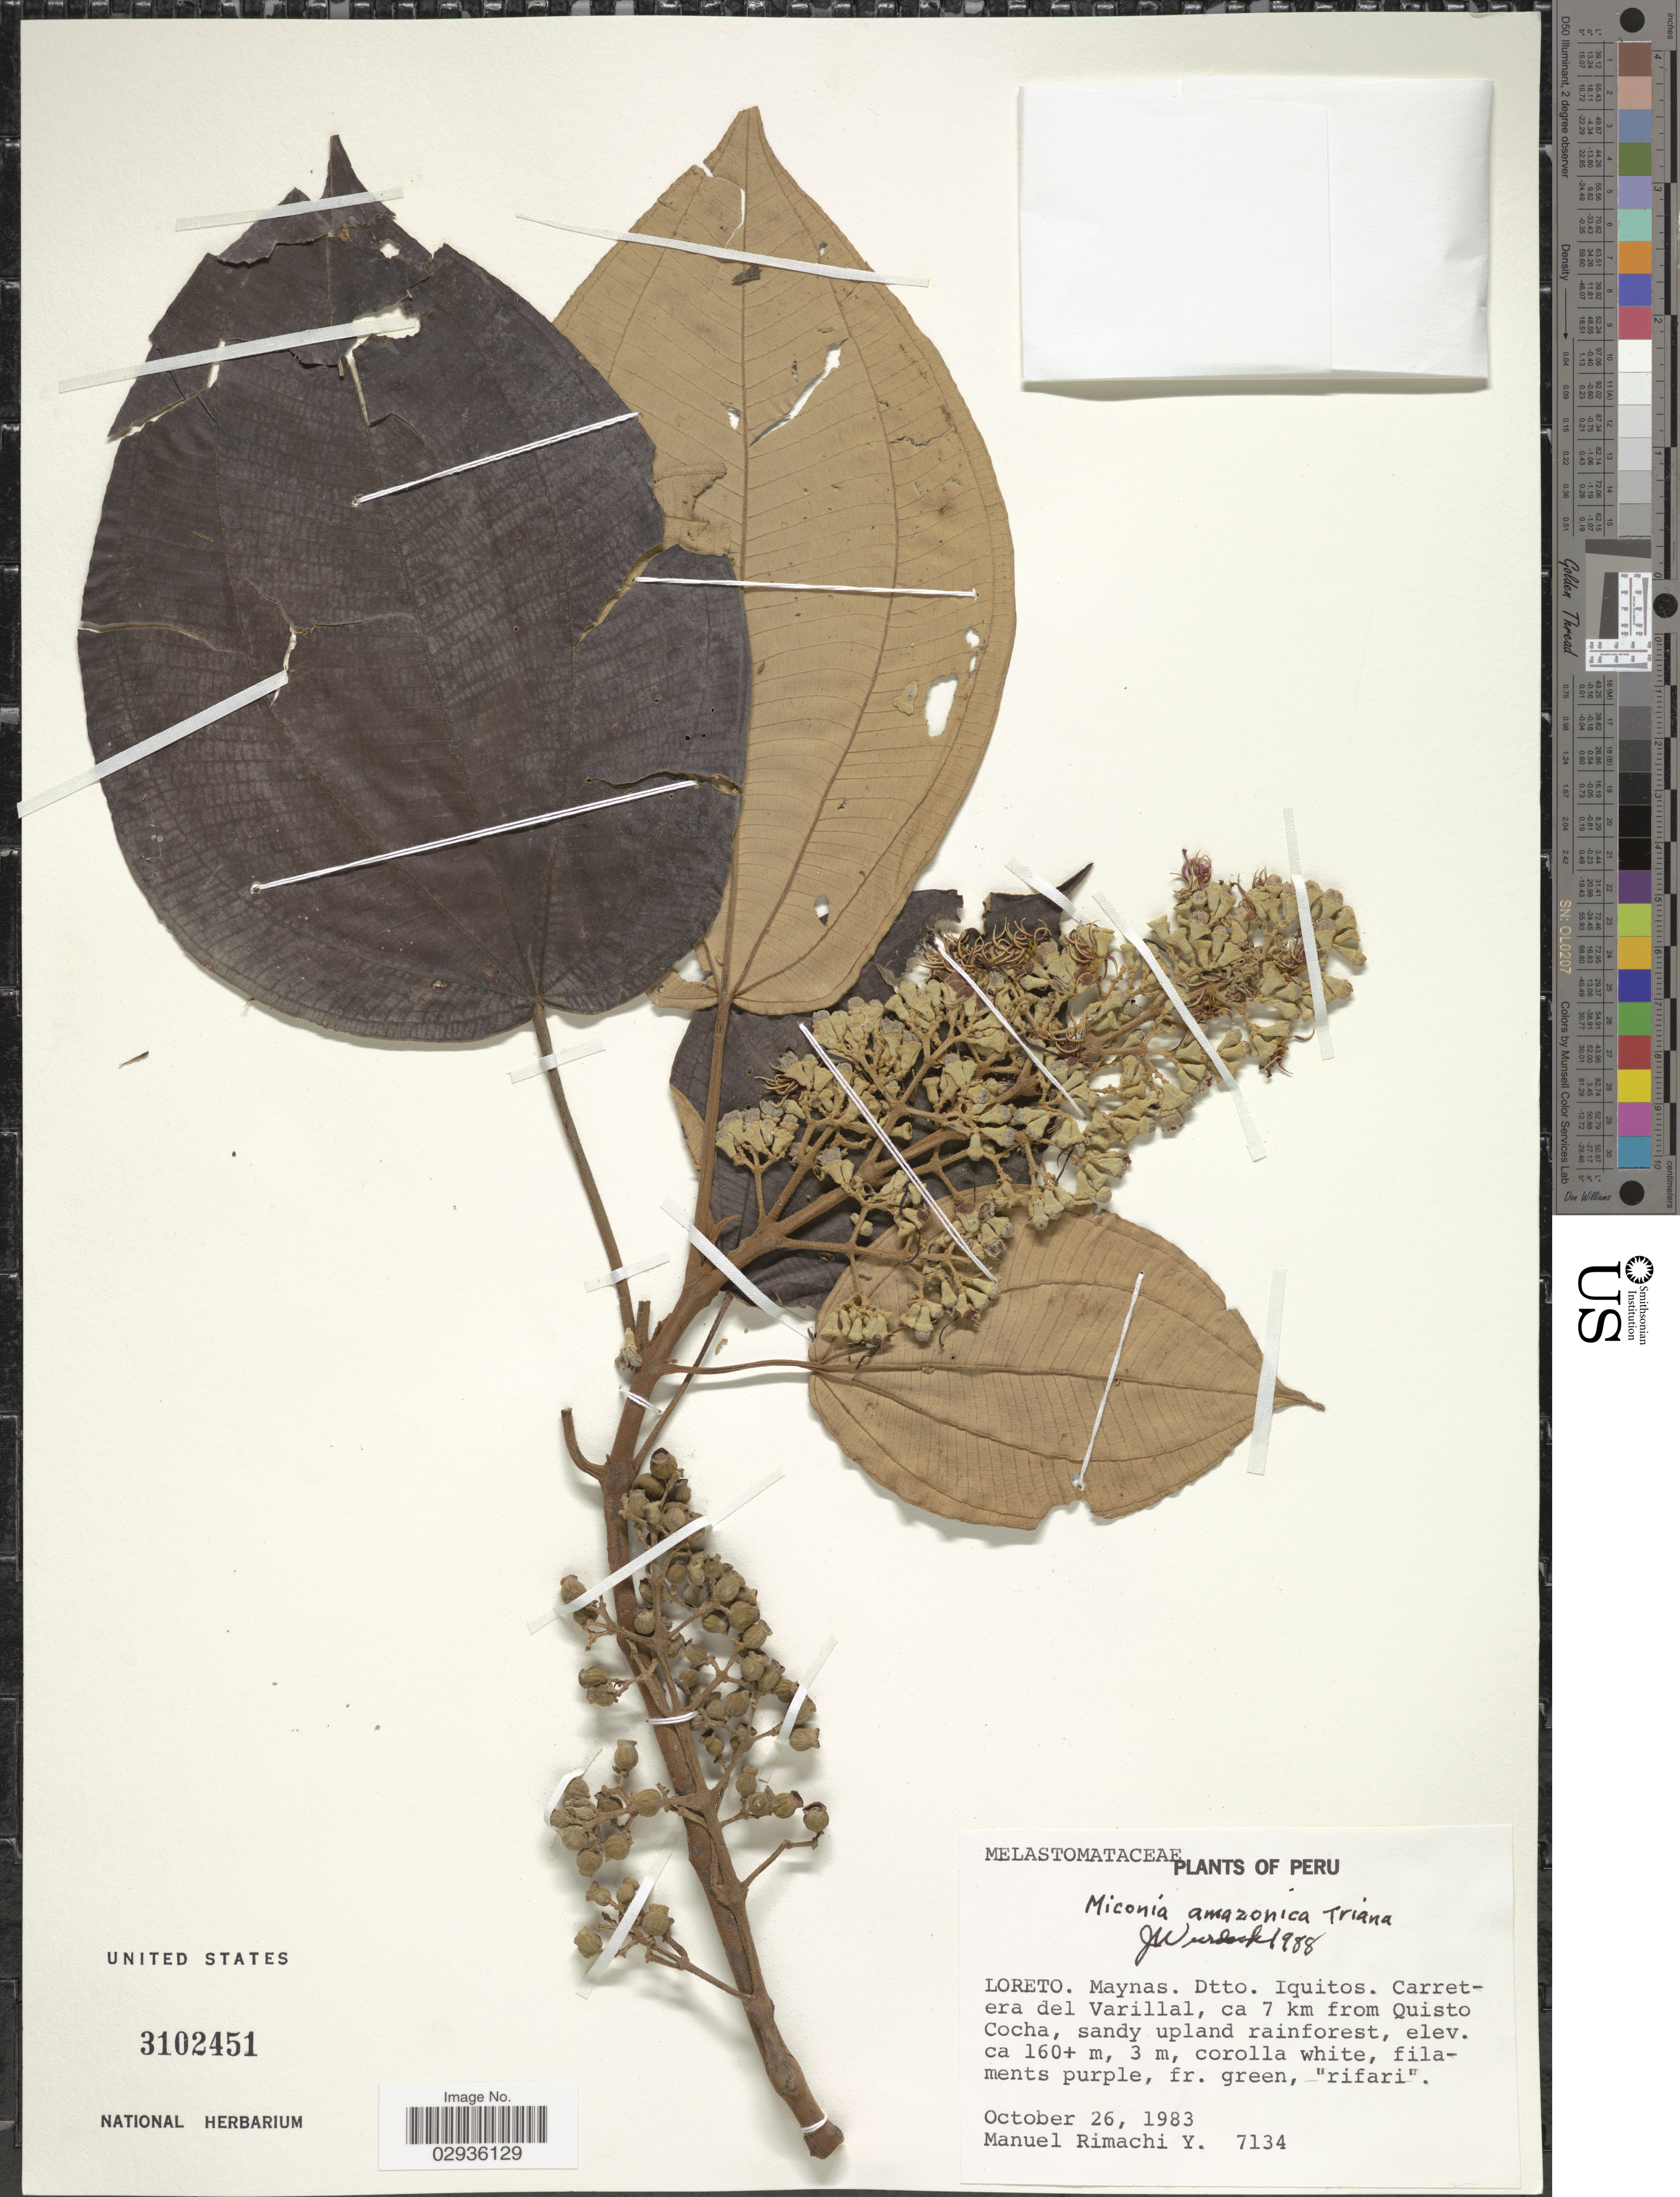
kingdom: Plantae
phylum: Tracheophyta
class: Magnoliopsida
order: Myrtales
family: Melastomataceae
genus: Miconia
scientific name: Miconia amazonica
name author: Triana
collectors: M. Rimachi Y.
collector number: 7134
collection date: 1983-10-26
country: Peru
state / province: Loreto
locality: Maynas. Dtto. Iquitos. Carretera del Varillal, ca 7 km from Quisto Cocha.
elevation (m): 160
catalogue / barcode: US 3102451